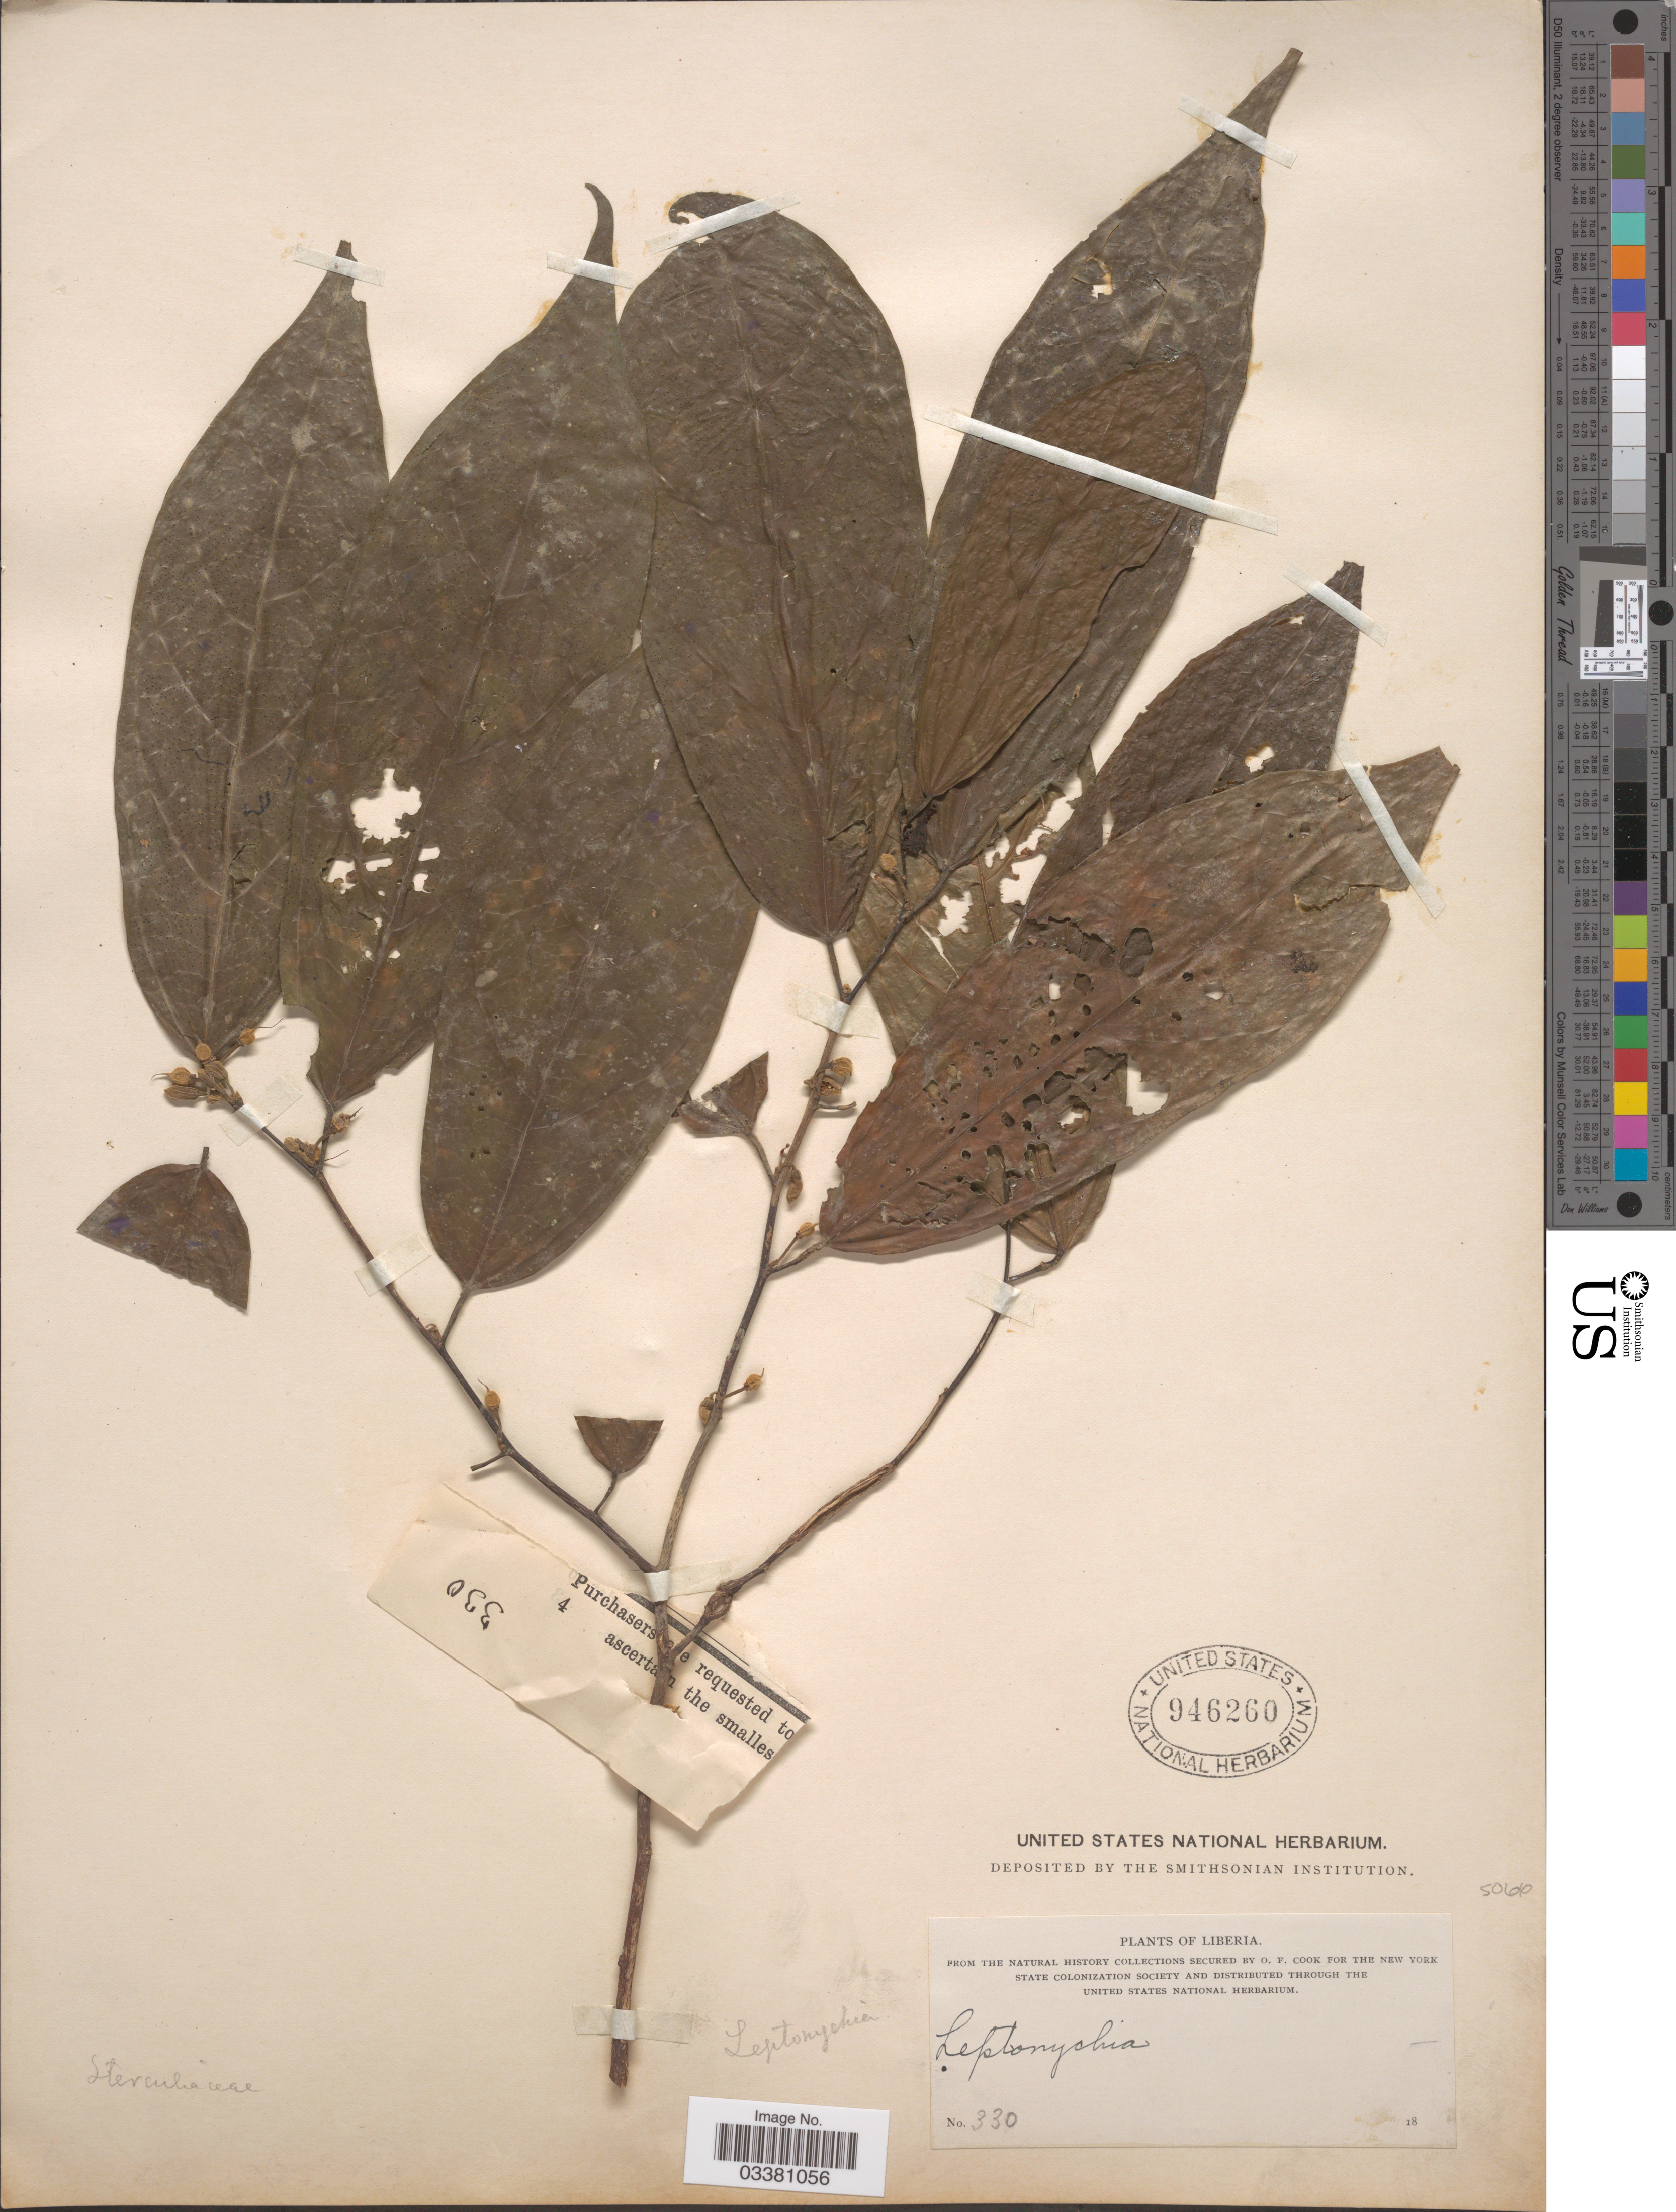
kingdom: Plantae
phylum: Tracheophyta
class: Magnoliopsida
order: Malvales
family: Malvaceae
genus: Leptonychia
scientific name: Leptonychia sp.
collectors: O. F. Cook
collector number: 330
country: Liberia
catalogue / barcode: US 946260